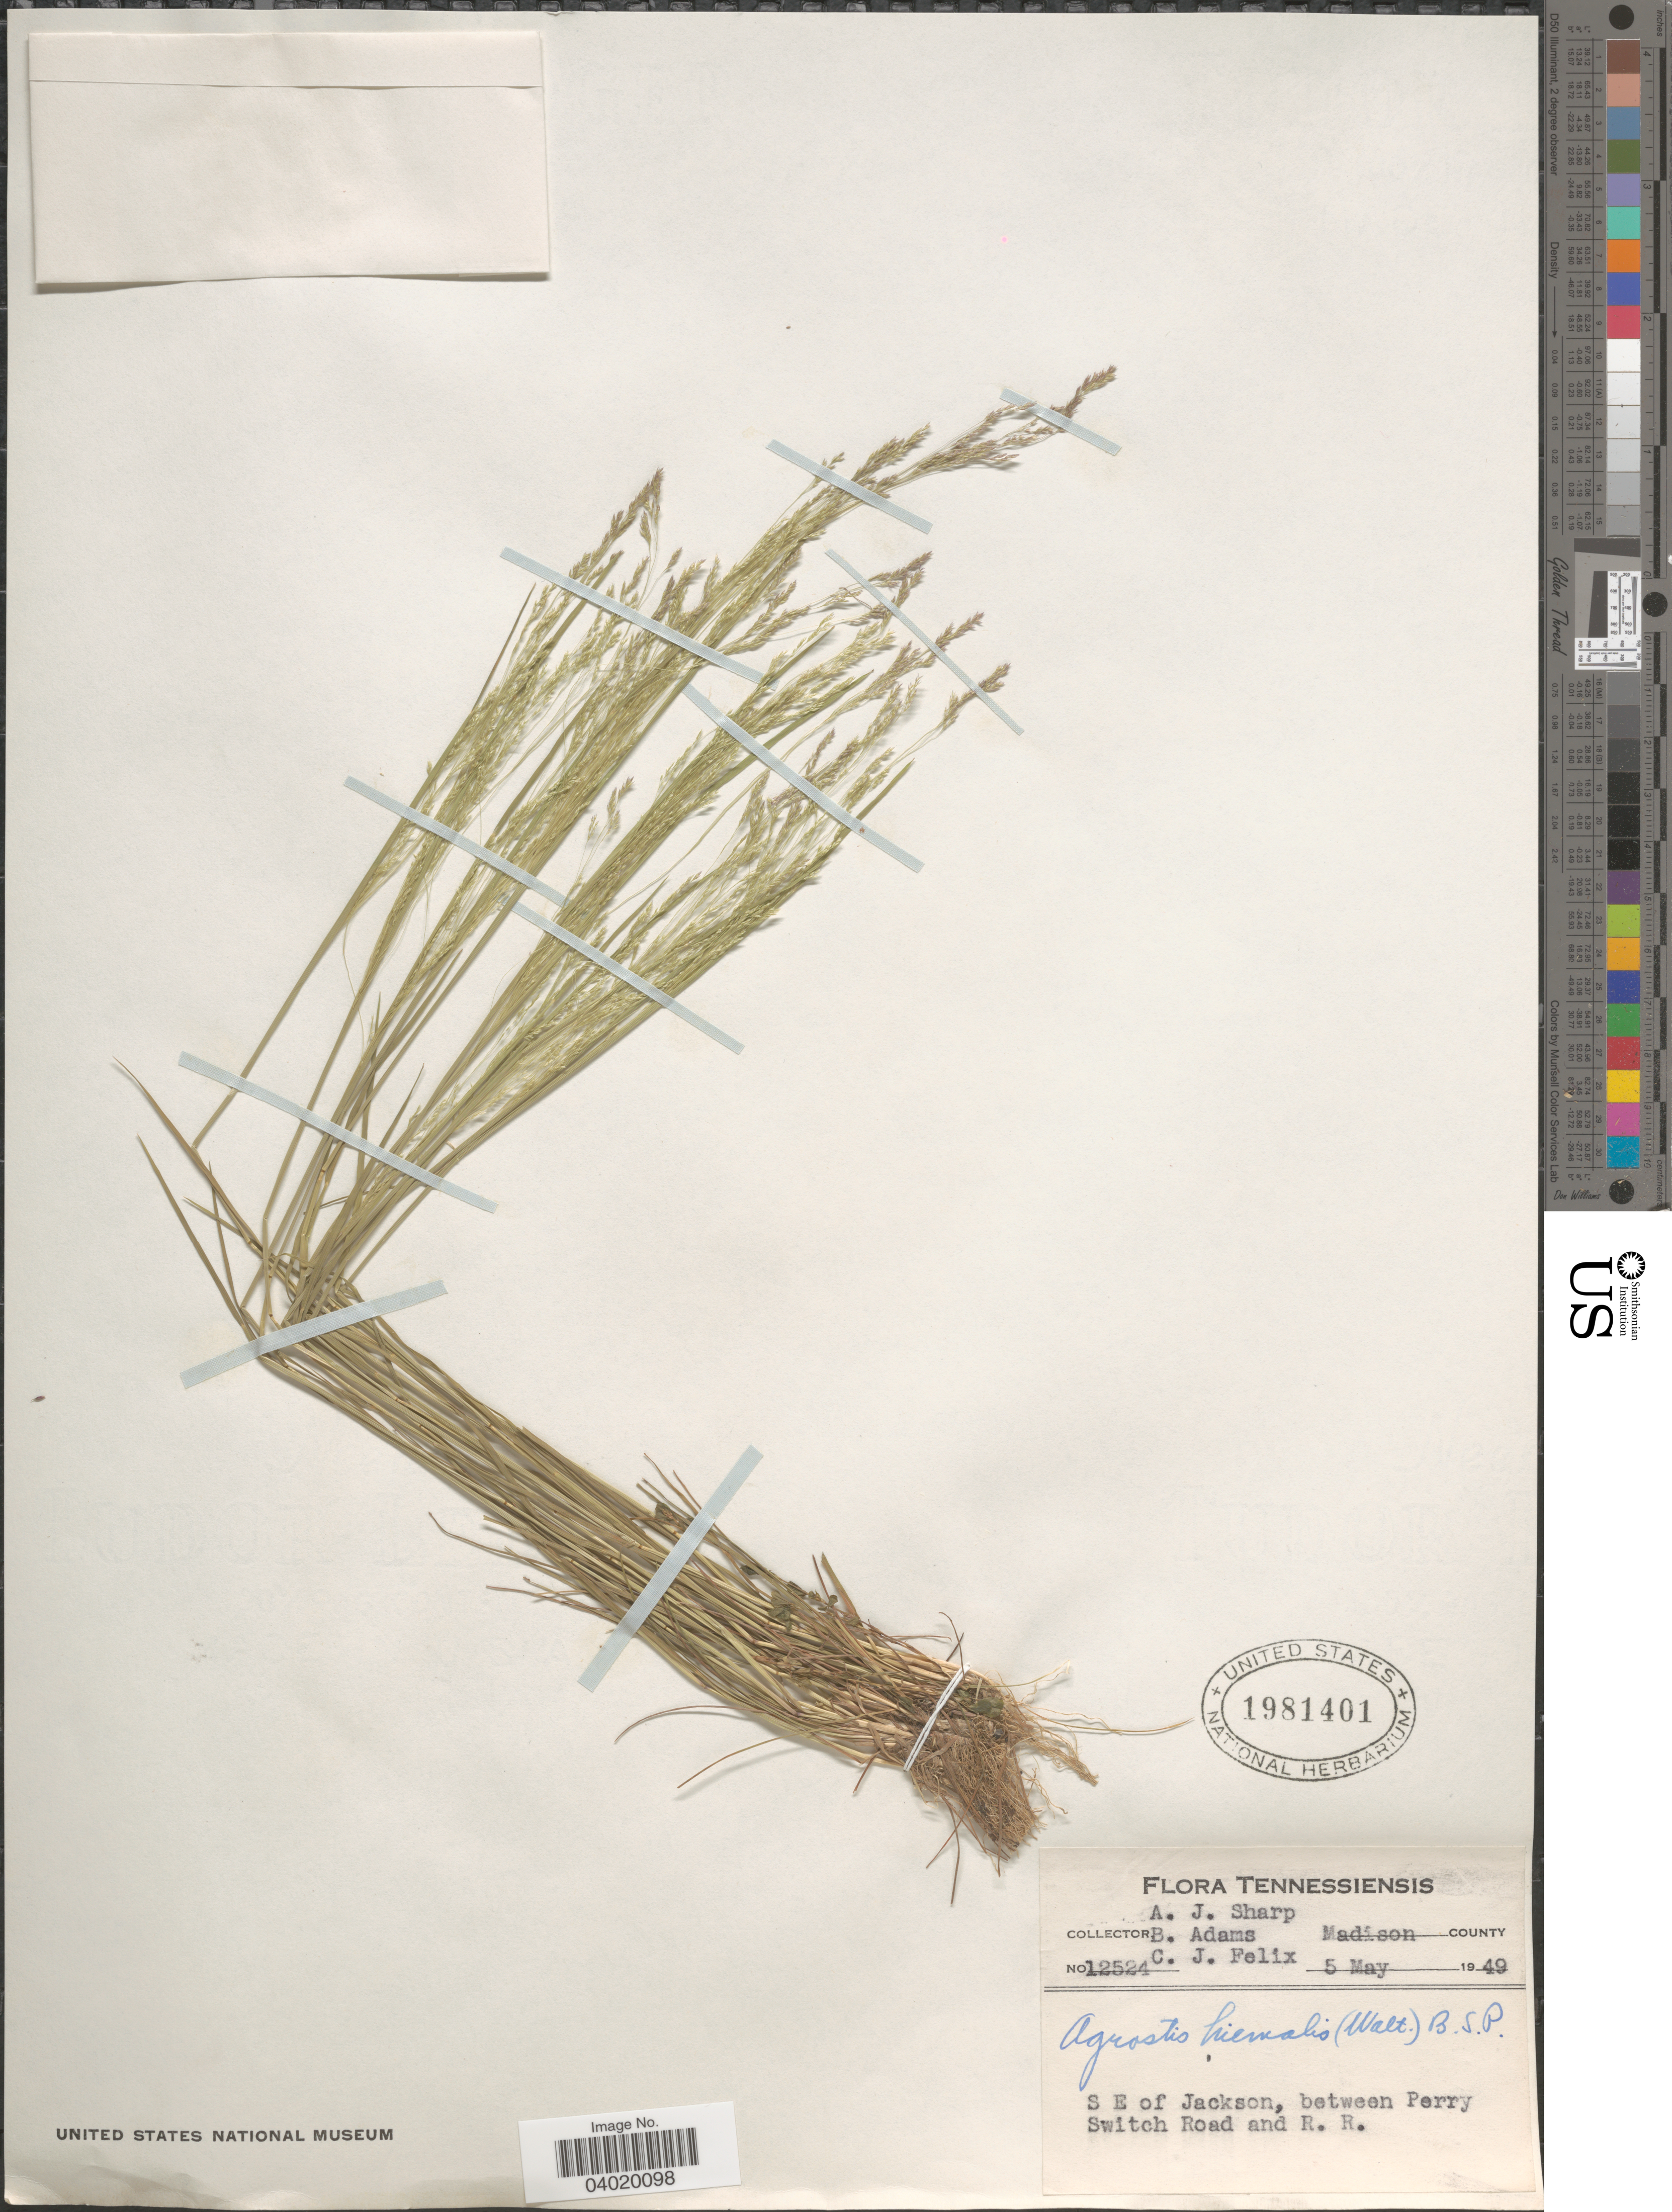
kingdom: Plantae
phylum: Tracheophyta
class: Liliopsida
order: Poales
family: Poaceae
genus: Agrostis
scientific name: Agrostis hyemalis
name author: (Walter) Britton et al.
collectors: A. J. Sharp, B. Adams & C. Felix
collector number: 12524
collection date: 1949-05-05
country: United States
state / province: Tennessee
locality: Madison County. S E of Jackson, between Perry Switch Road and R. R.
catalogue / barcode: US 1981401